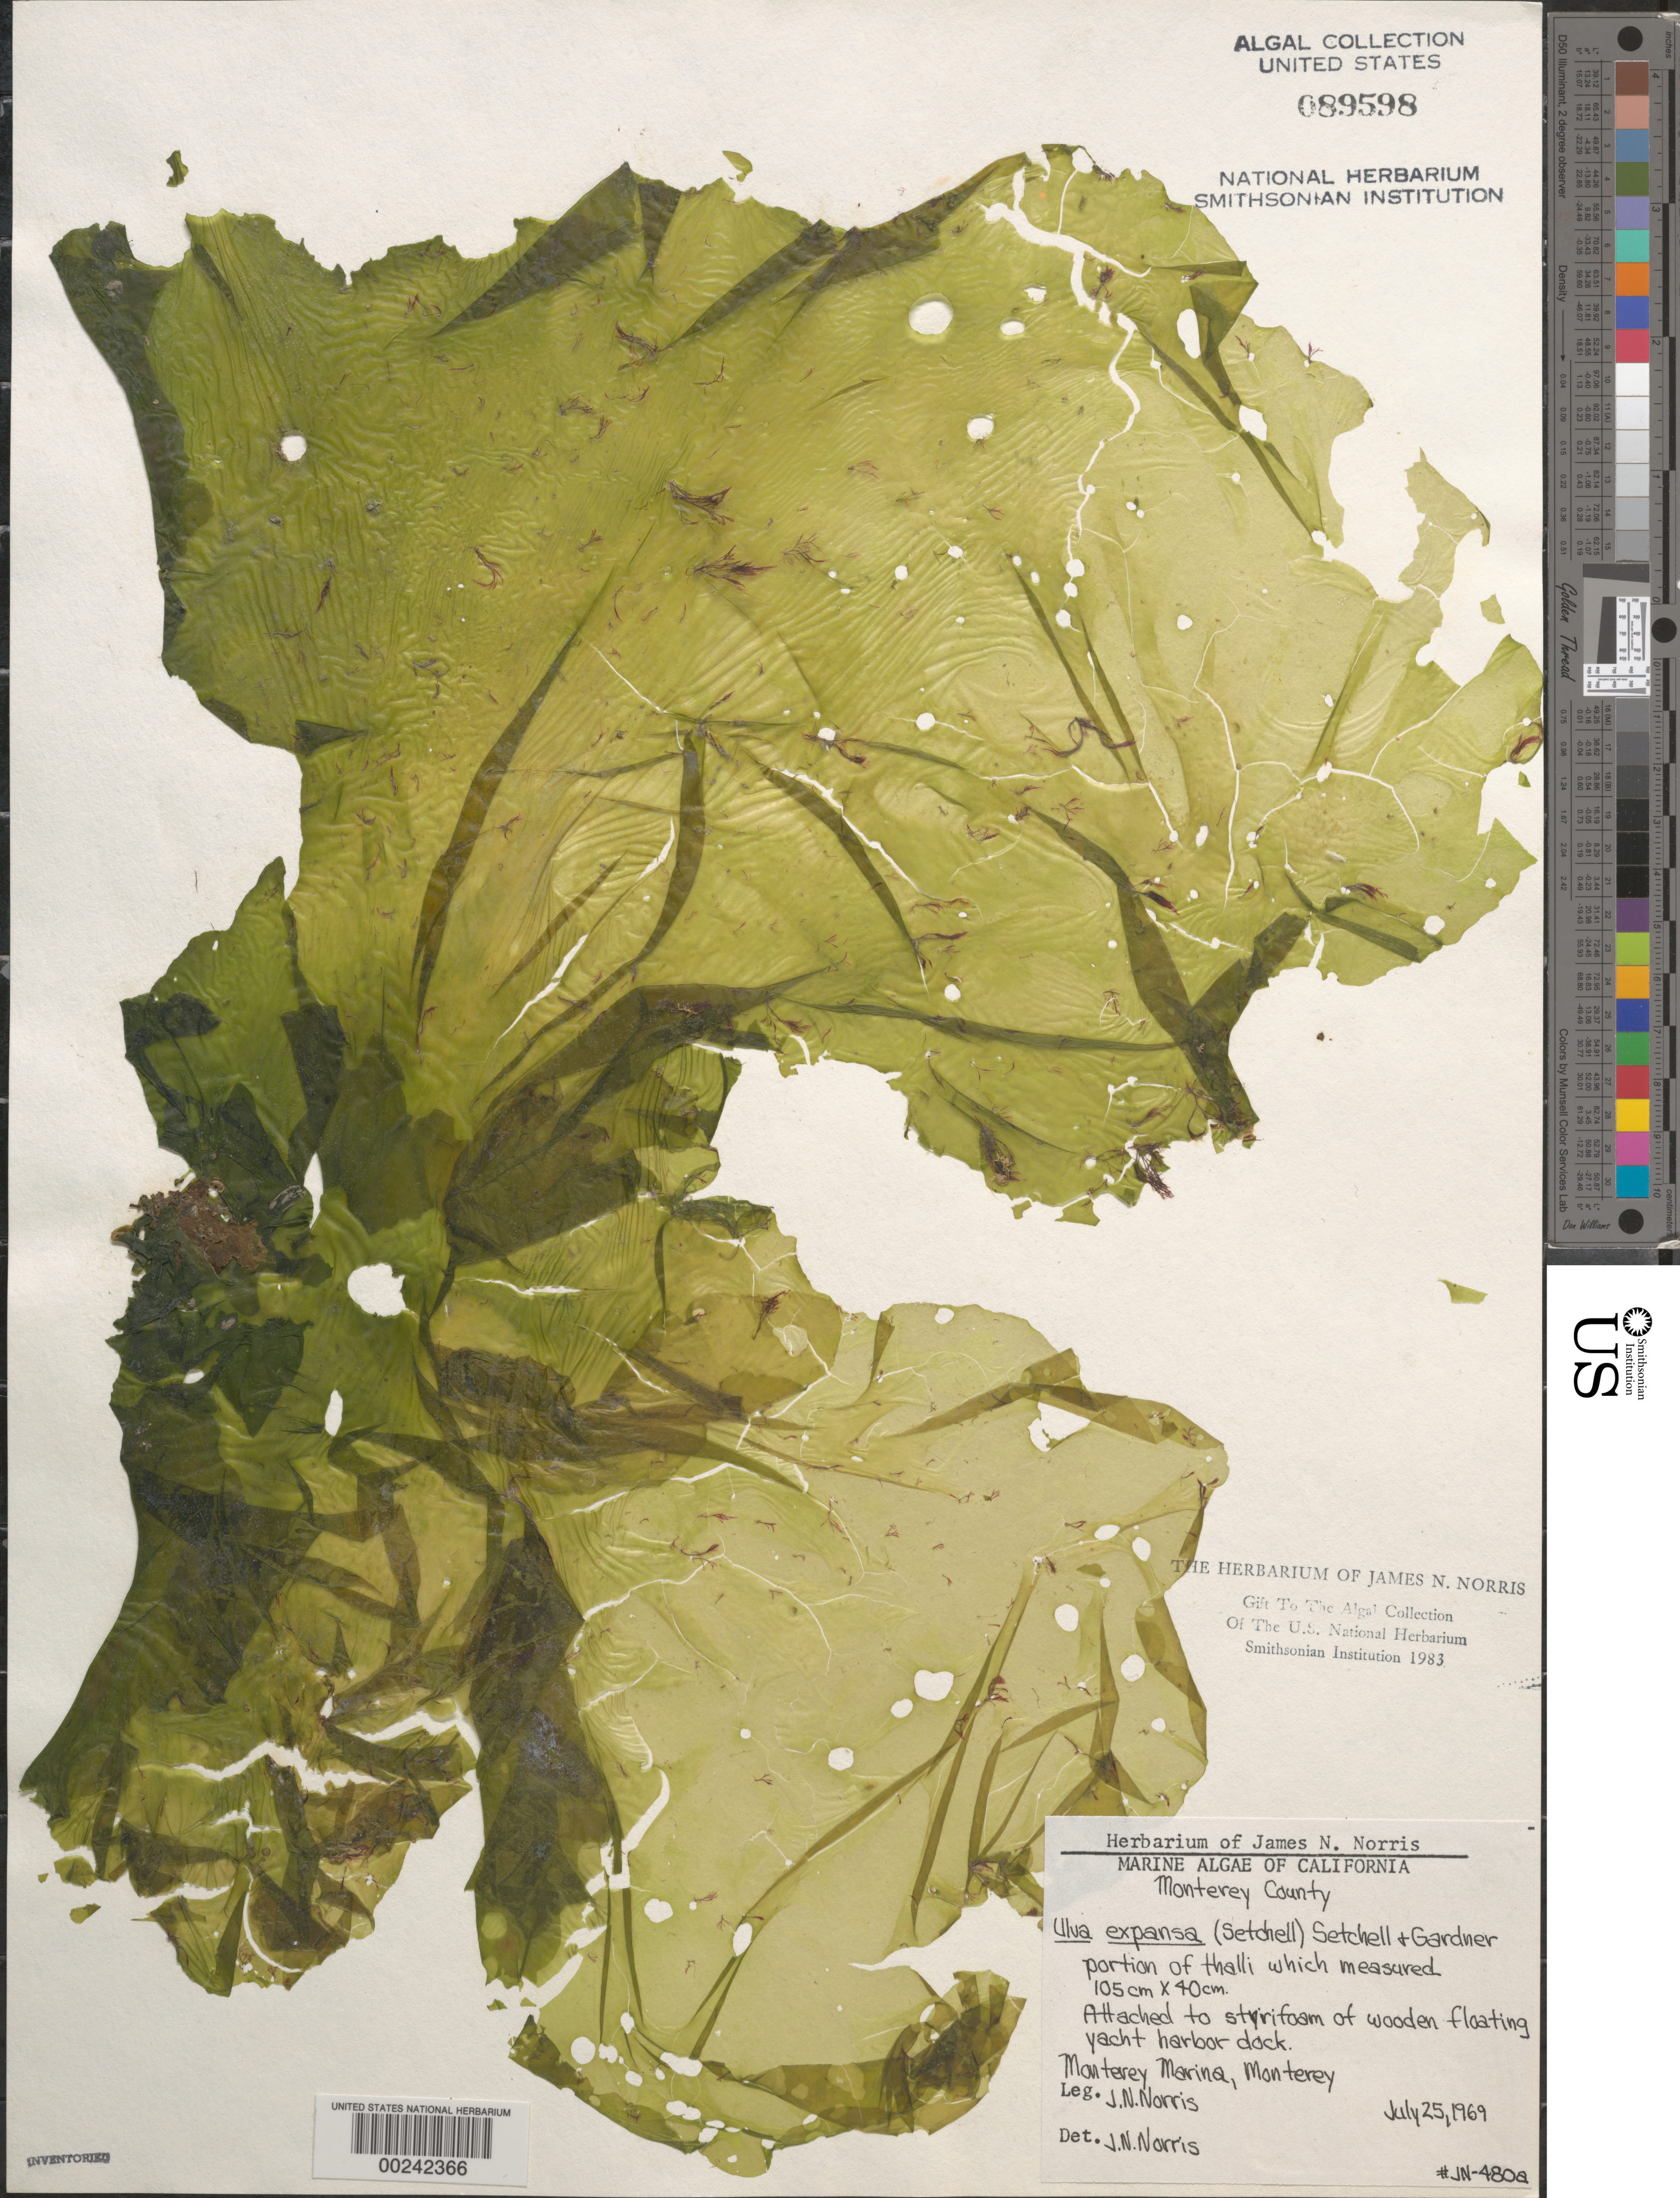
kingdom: Plantae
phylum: Chlorophyta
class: Ulvophyceae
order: Ulvales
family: Ulvaceae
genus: Ulva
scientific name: Ulva expansa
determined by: Norris, James N.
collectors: J. N. Norris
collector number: JN-480a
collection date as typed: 25 Jul 1969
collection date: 1969-07-25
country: United States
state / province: California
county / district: Monterey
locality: Monterey Marina, Monterey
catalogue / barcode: US 89598